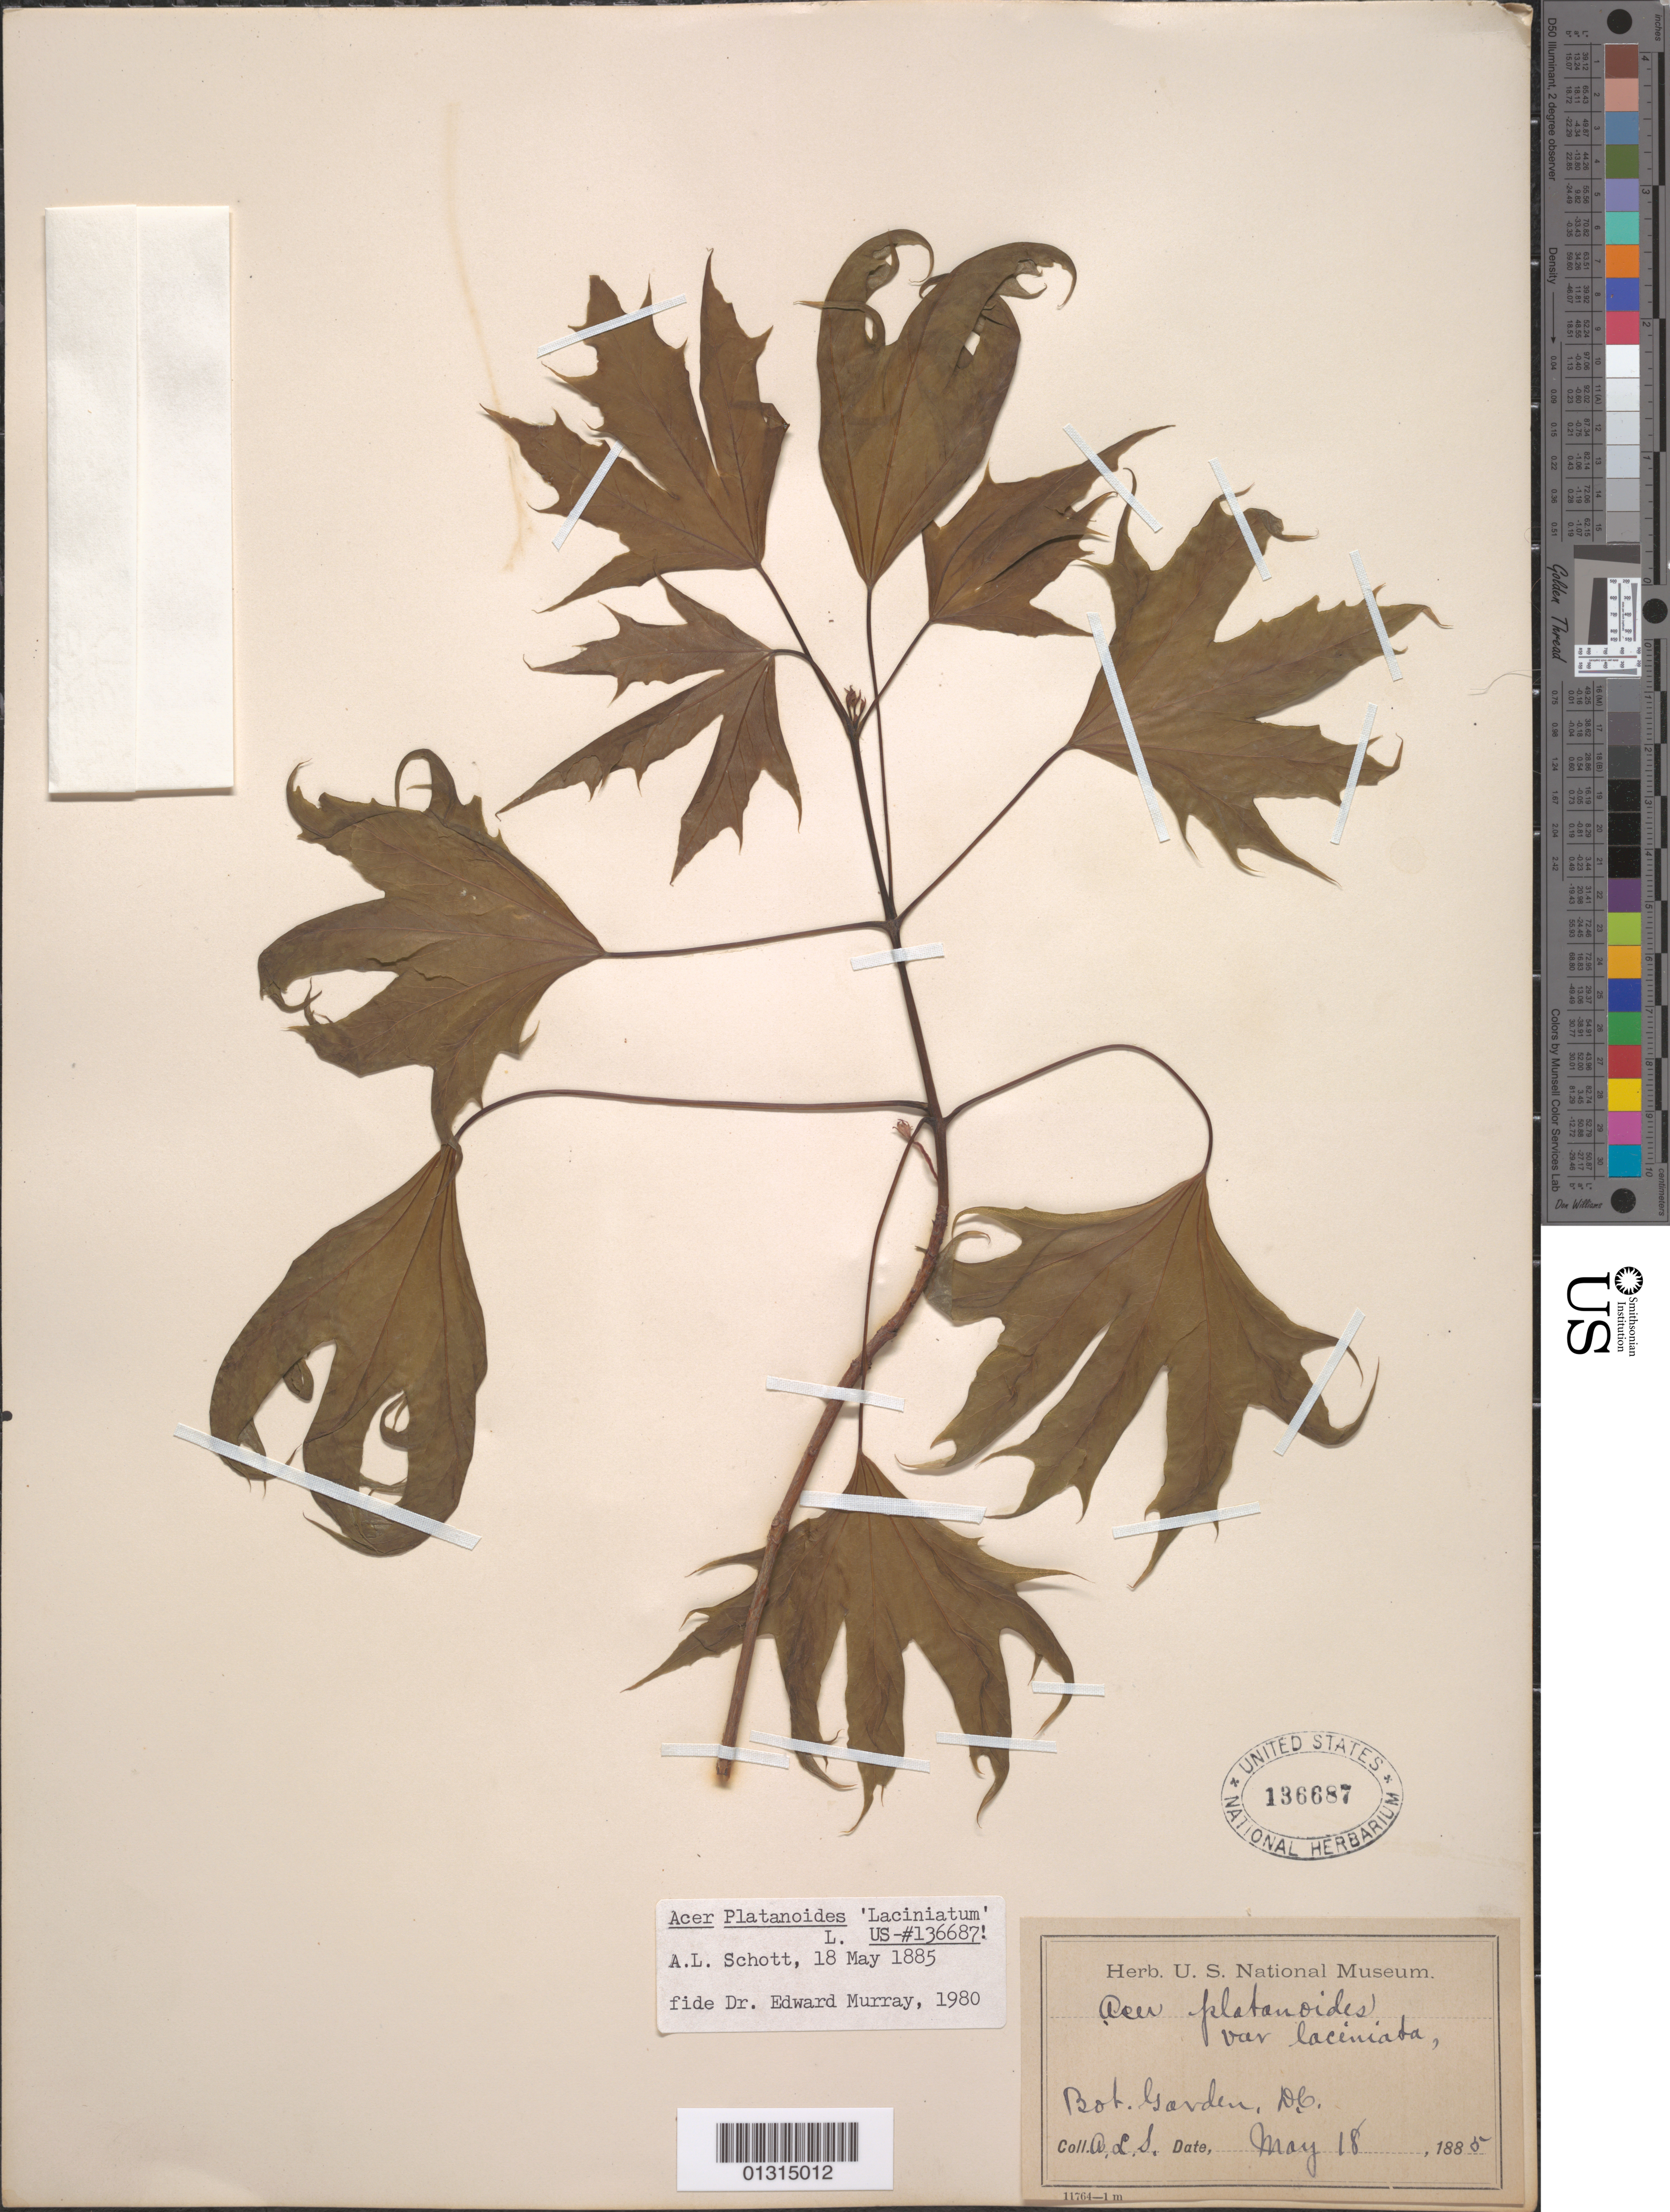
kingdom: Plantae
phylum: Tracheophyta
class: Magnoliopsida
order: Sapindales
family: Sapindaceae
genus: Acer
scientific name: Acer platanoides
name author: L.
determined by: Murray, Edward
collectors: A. L. Schott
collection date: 1885-05-18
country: United States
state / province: District of Columbia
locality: Botanic Garden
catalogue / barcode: US 136687